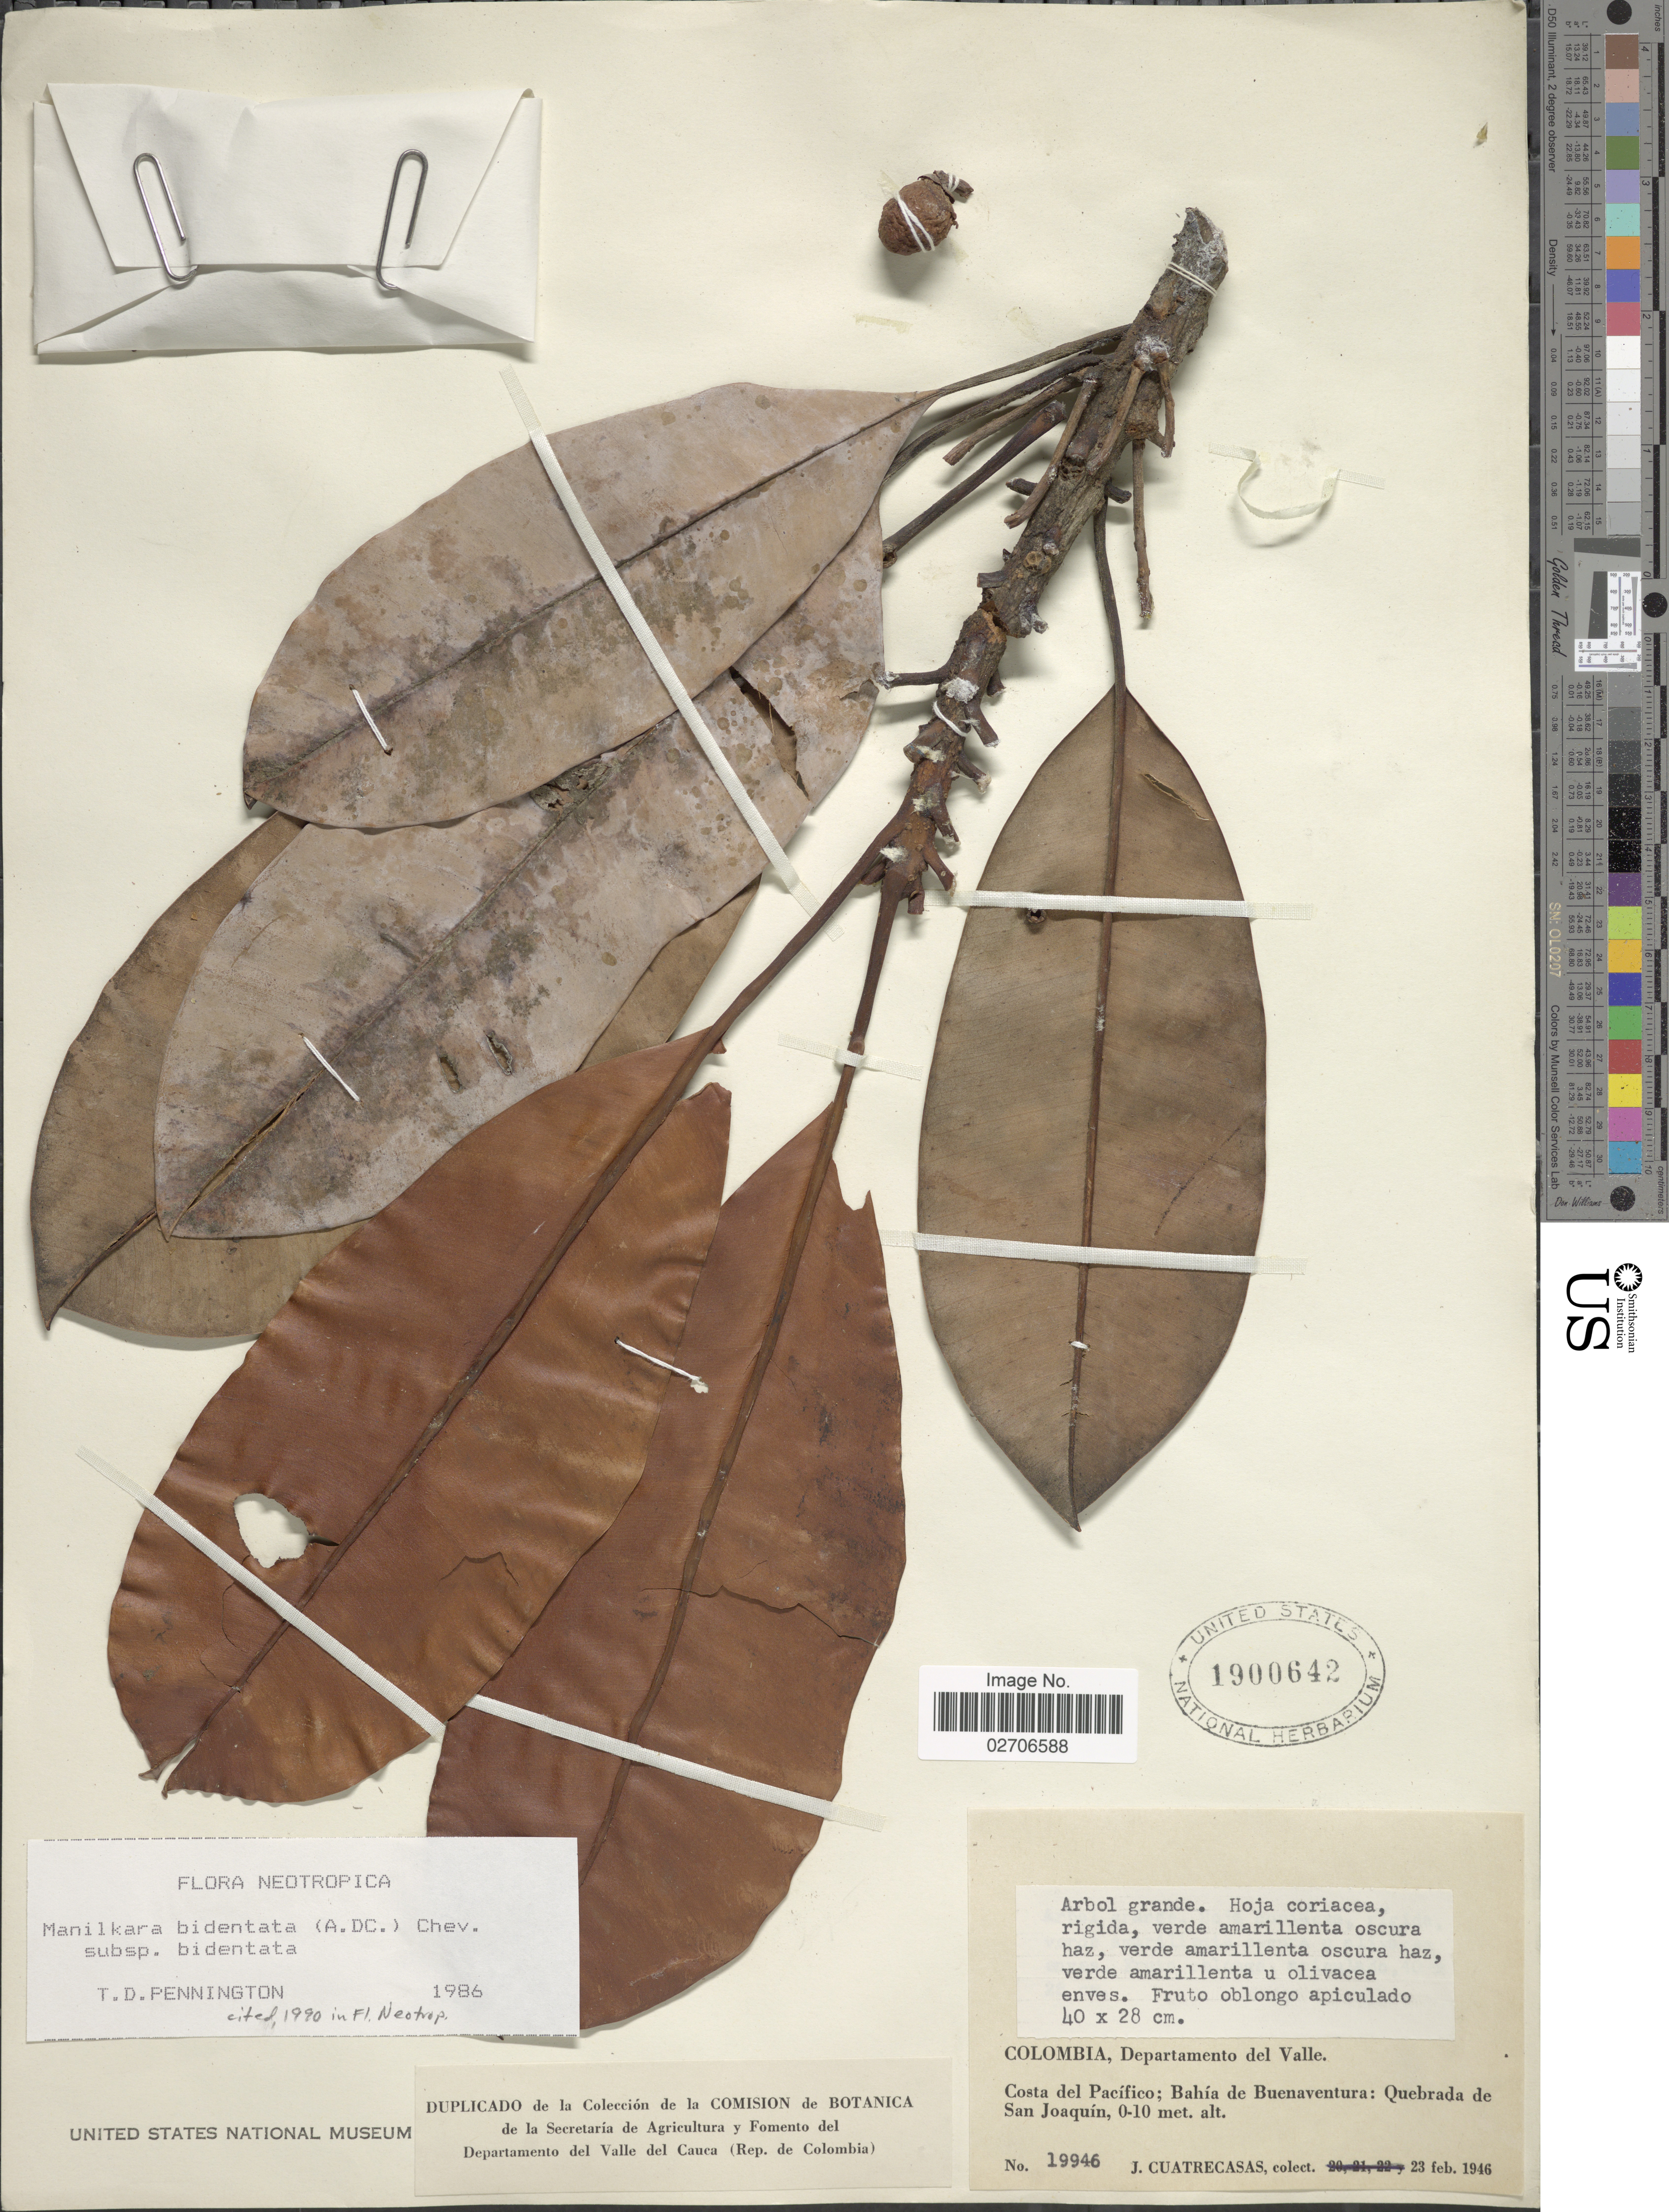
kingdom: Plantae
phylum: Tracheophyta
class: Magnoliopsida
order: Ericales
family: Sapotaceae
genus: Manilkara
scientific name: Manilkara bidentata subsp. bidentata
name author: (A. DC.) A. Chev.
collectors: J. Cuatrecasas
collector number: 19946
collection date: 1946-02-23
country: Colombia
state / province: Valle del Cauca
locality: Departamento del Valle, Costa del Pacifico; Bahia de Buenaventura: Quebrada de San Joaquin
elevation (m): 0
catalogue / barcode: US 1900642